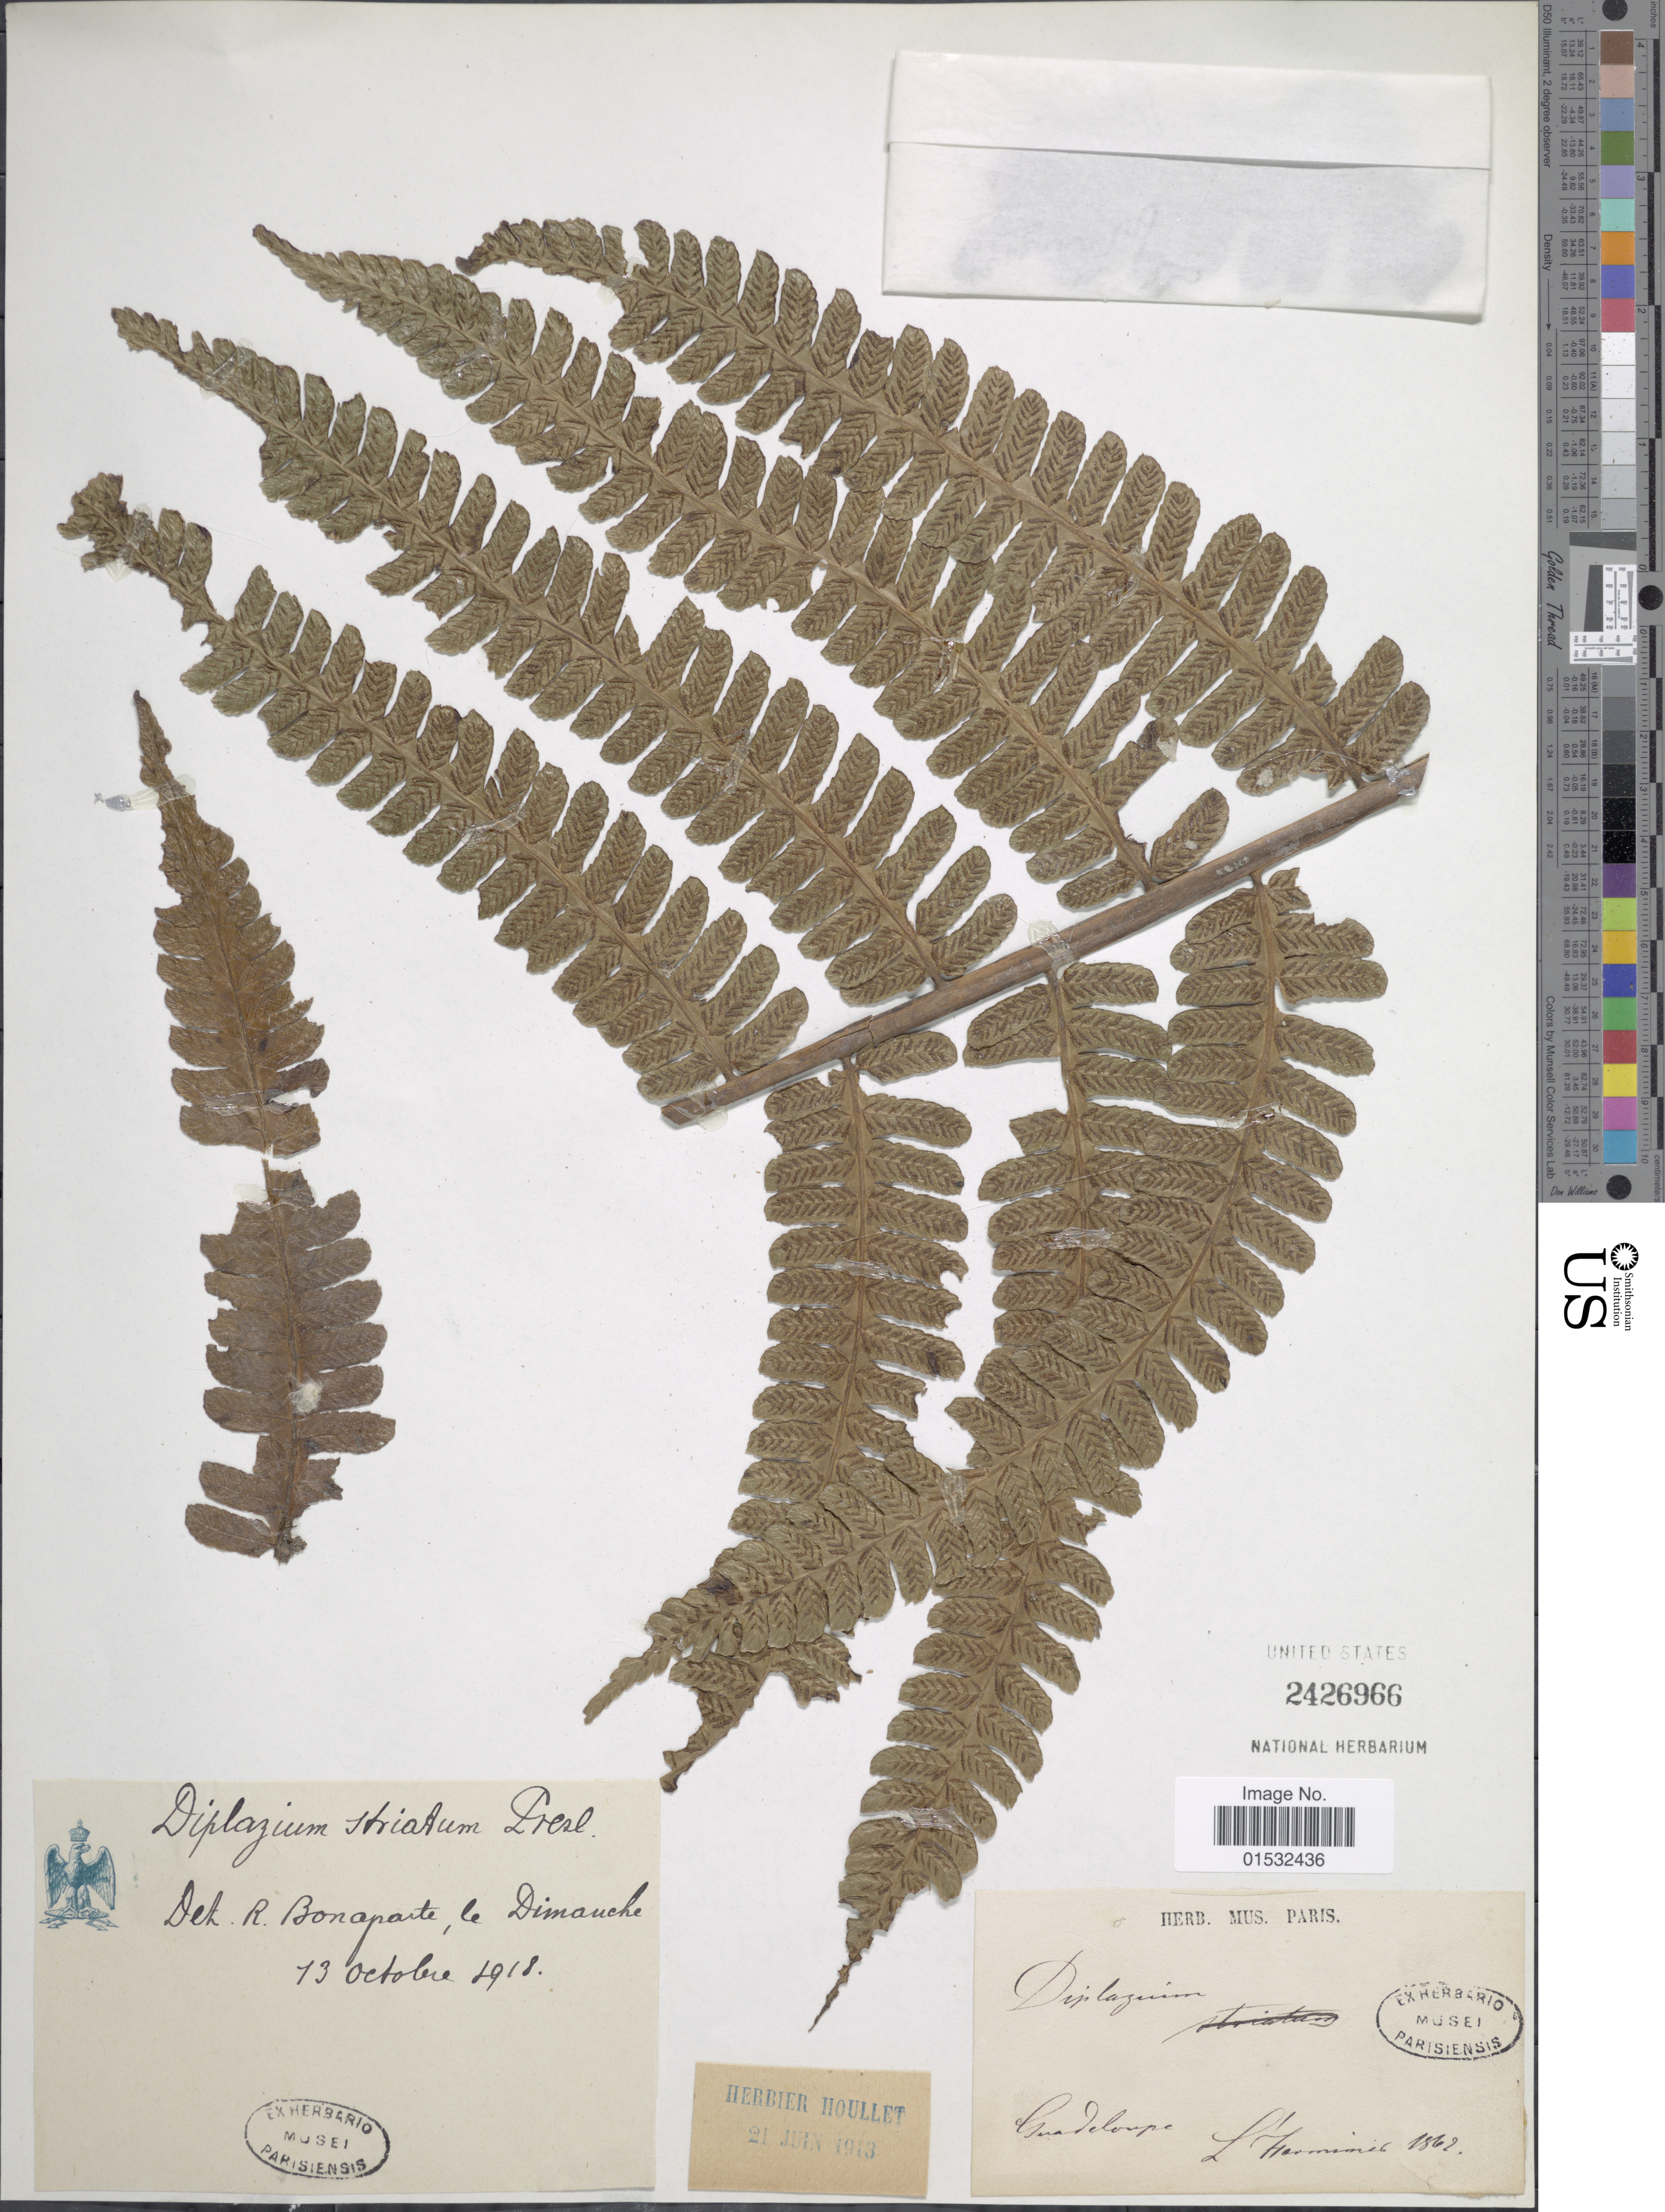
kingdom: Plantae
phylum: Tracheophyta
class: Polypodiopsida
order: Polypodiales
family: Athyriaceae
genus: Diplazium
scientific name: Diplazium striatum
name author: (L.) C. Presl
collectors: -. L'Herminier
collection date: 1862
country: Guadeloupe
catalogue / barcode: US 2426966